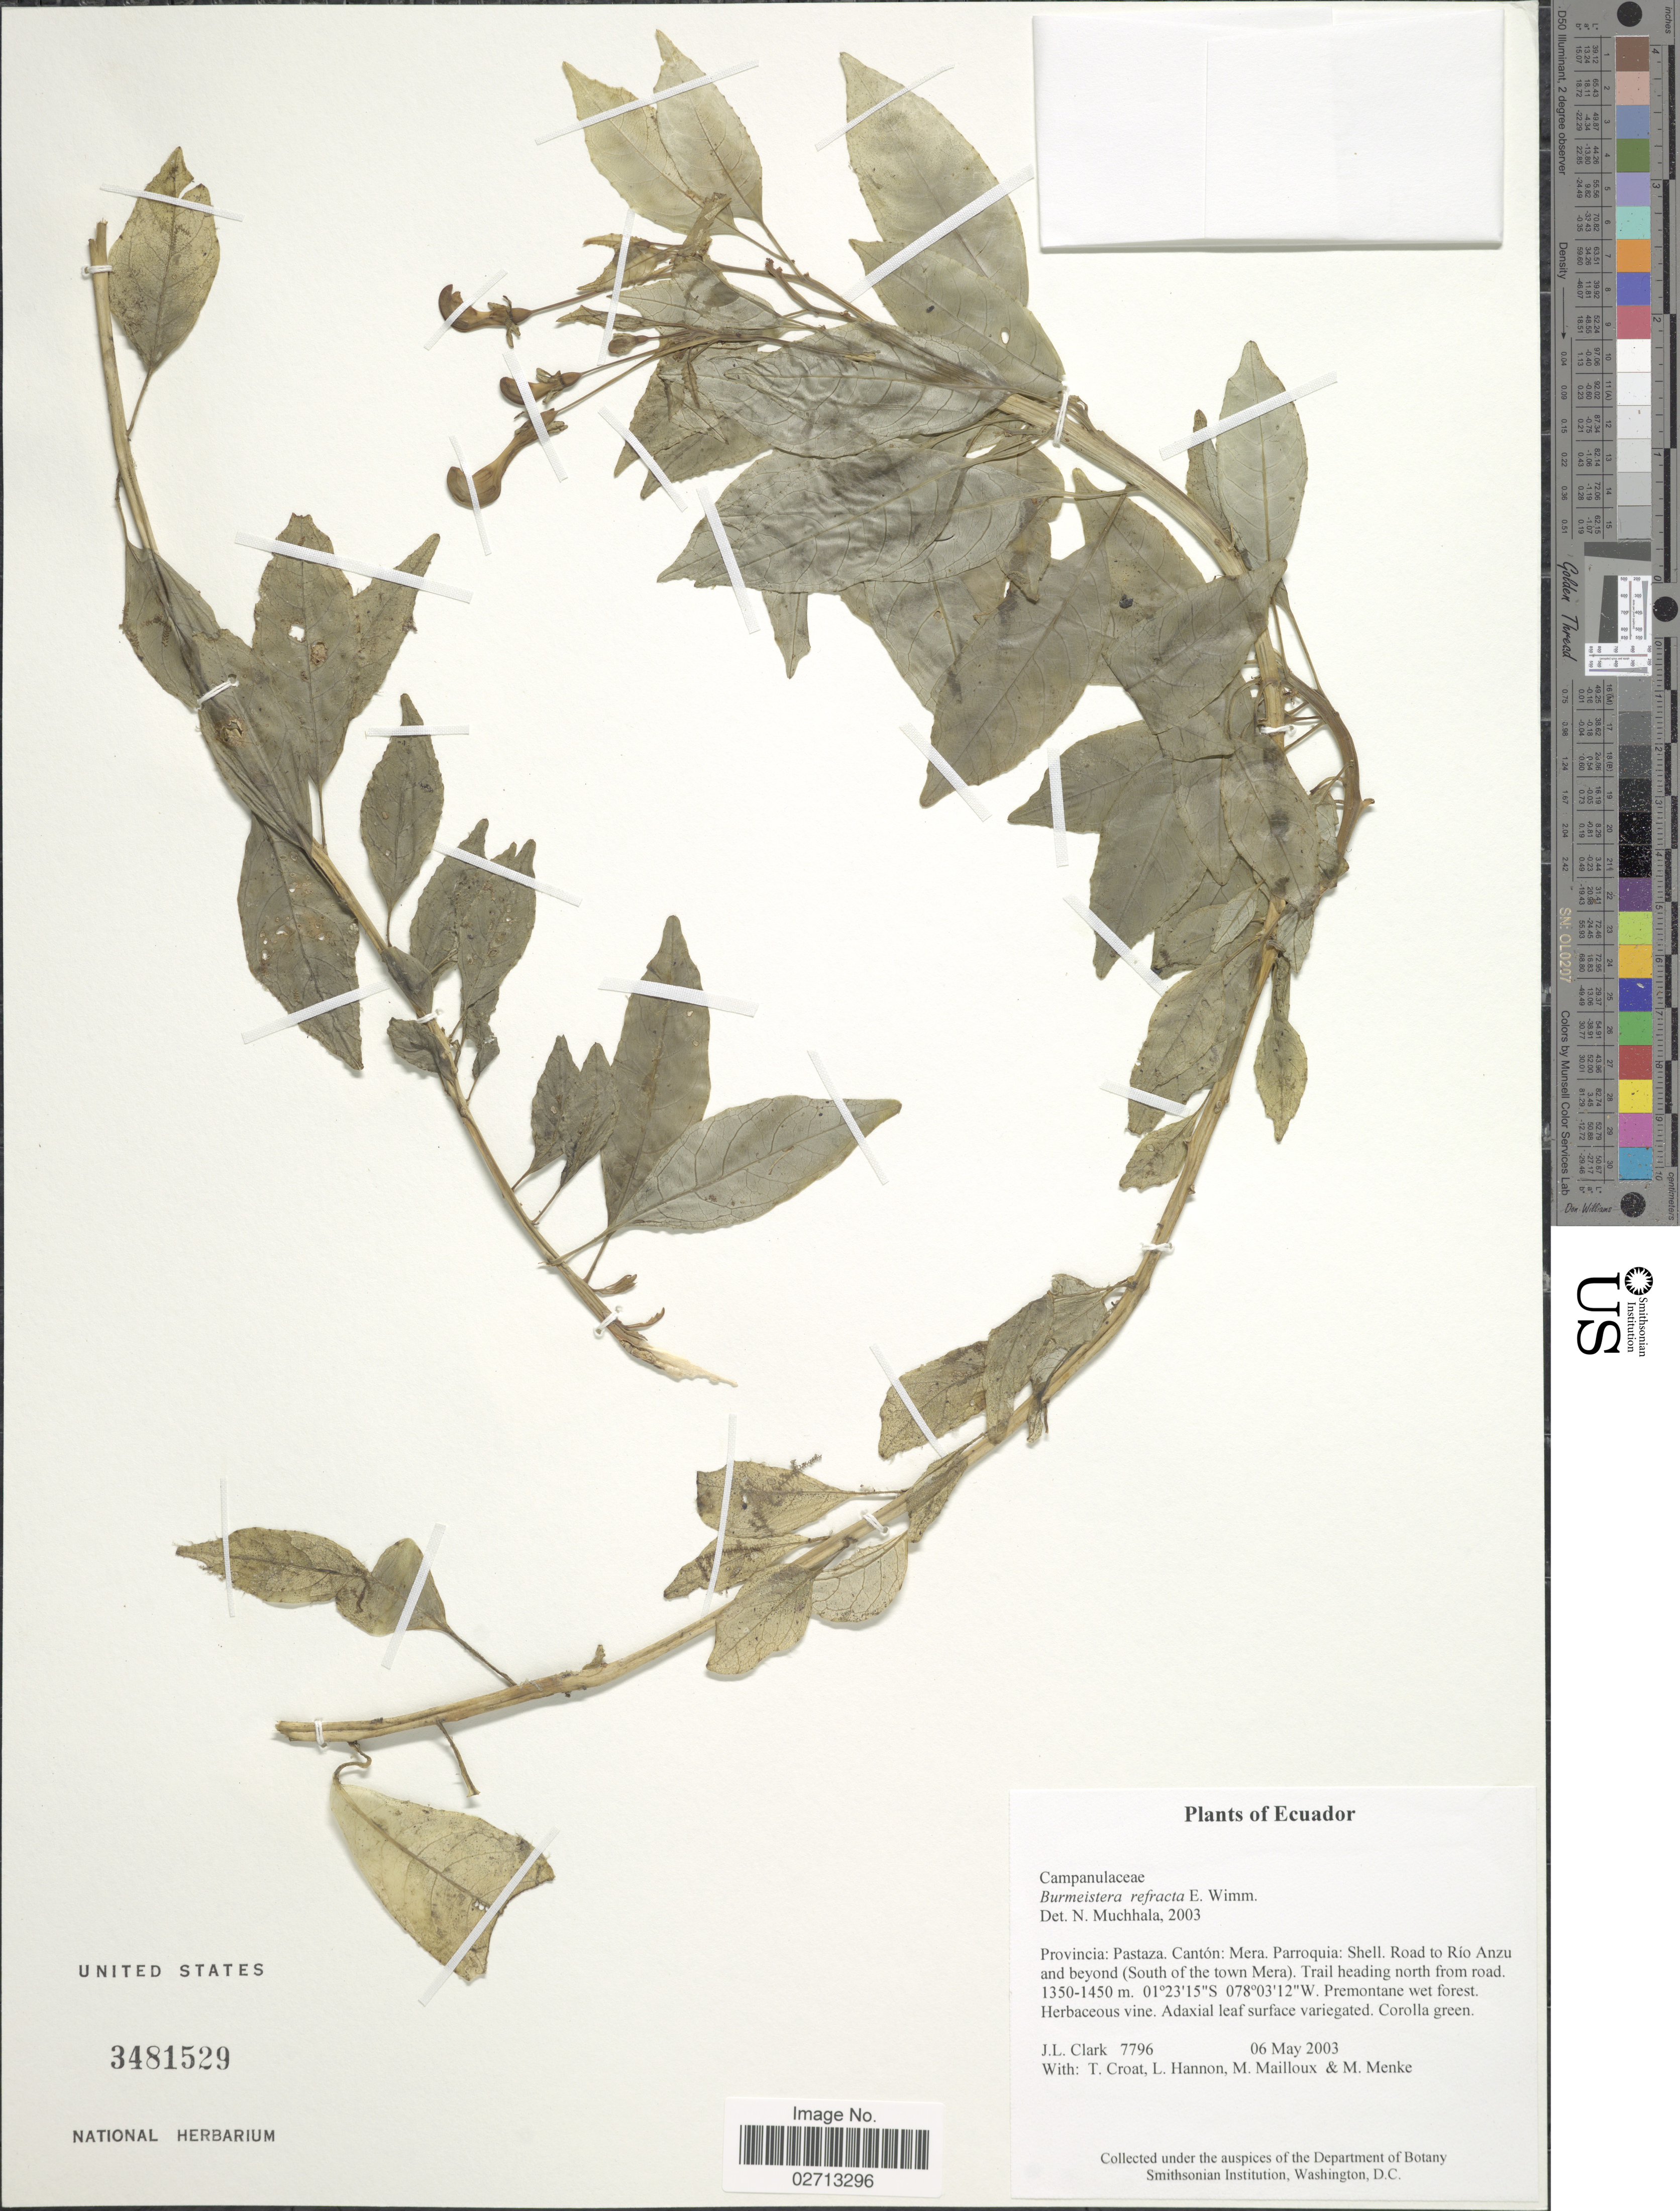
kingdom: Plantae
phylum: Tracheophyta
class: Magnoliopsida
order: Asterales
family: Campanulaceae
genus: Burmeistera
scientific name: Burmeistera refracta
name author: E. Wimm.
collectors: J. L. Clark, T. B. Croat, L. Hannon, M. Mailloux & M. Menke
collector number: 7796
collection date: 2003-05-06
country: Ecuador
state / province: Pastaza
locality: Cantón: Mera. Parroquia: Shell. Road to Río Anzu and beyond (South of the town Mera). Trail heading north from road.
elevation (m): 1350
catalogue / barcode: US 3481529